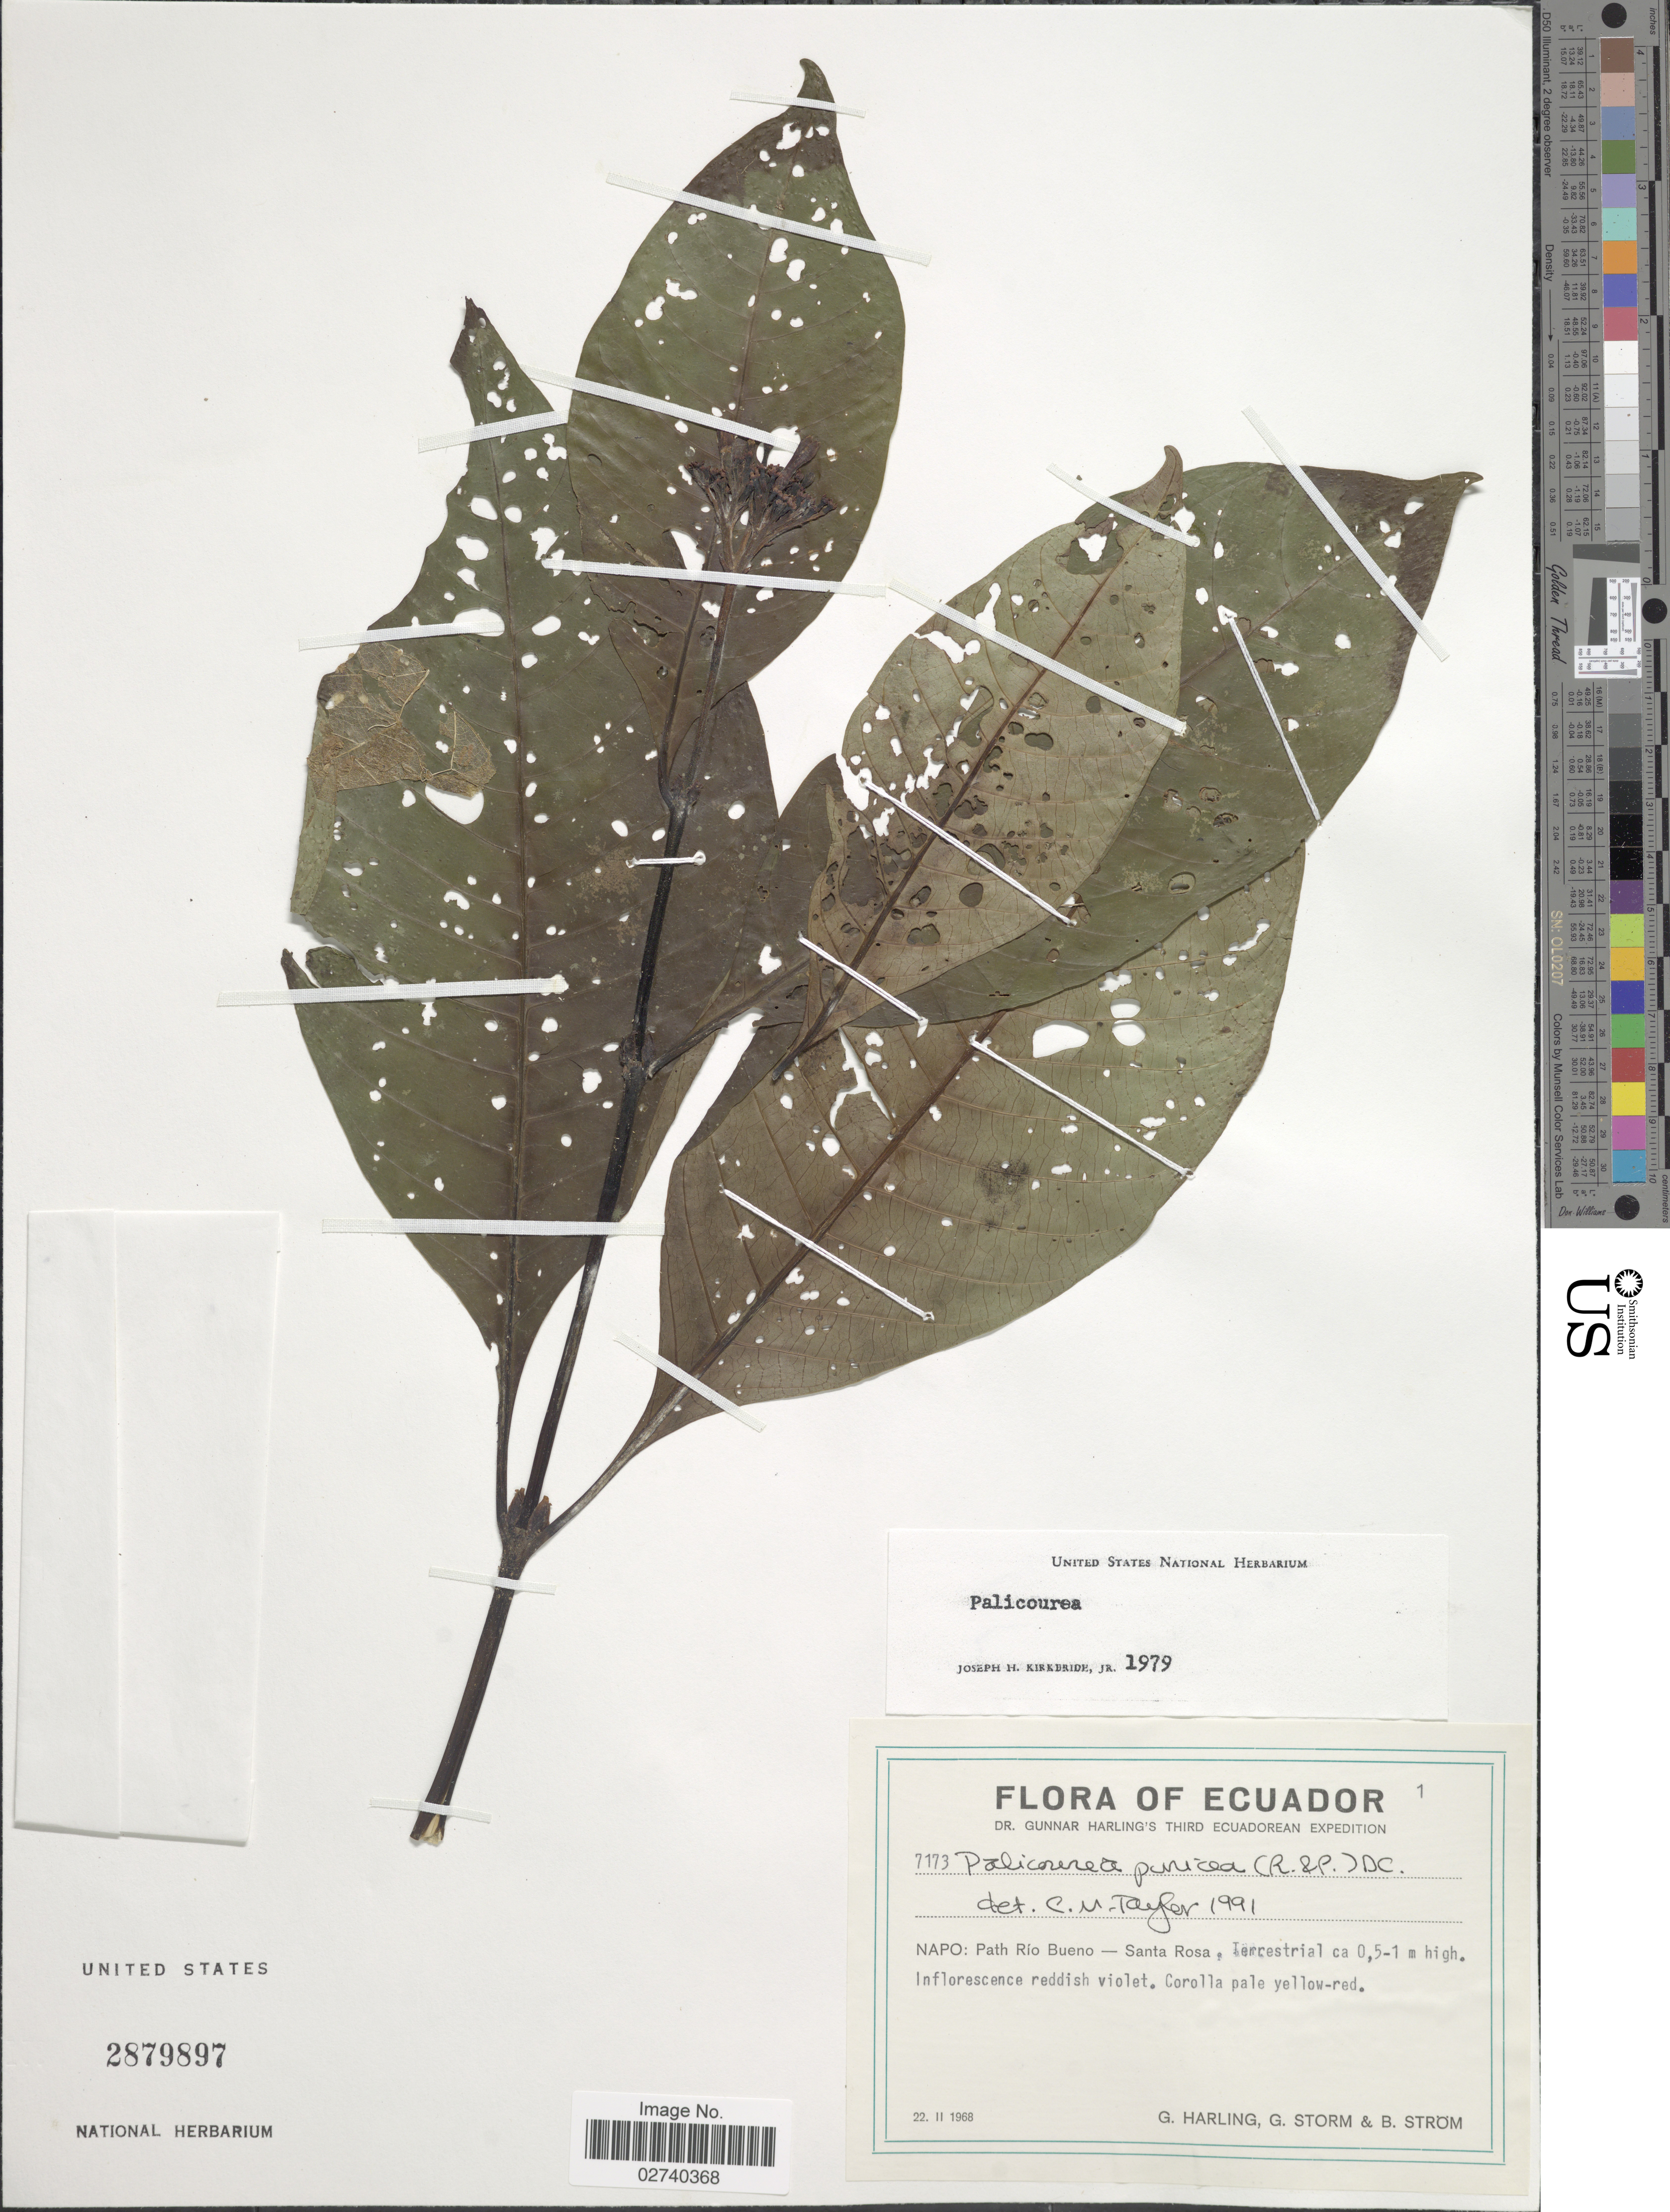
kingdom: Plantae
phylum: Tracheophyta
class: Magnoliopsida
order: Gentianales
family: Rubiaceae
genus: Palicourea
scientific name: Palicourea punicea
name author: (Ruiz & Pav.) DC.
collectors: G. Harling, G. Storm & B. Ström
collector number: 7173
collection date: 1968-02-22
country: Ecuador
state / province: Napo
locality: Path Rio Bueno - Santa Rosa.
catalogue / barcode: US 2879897